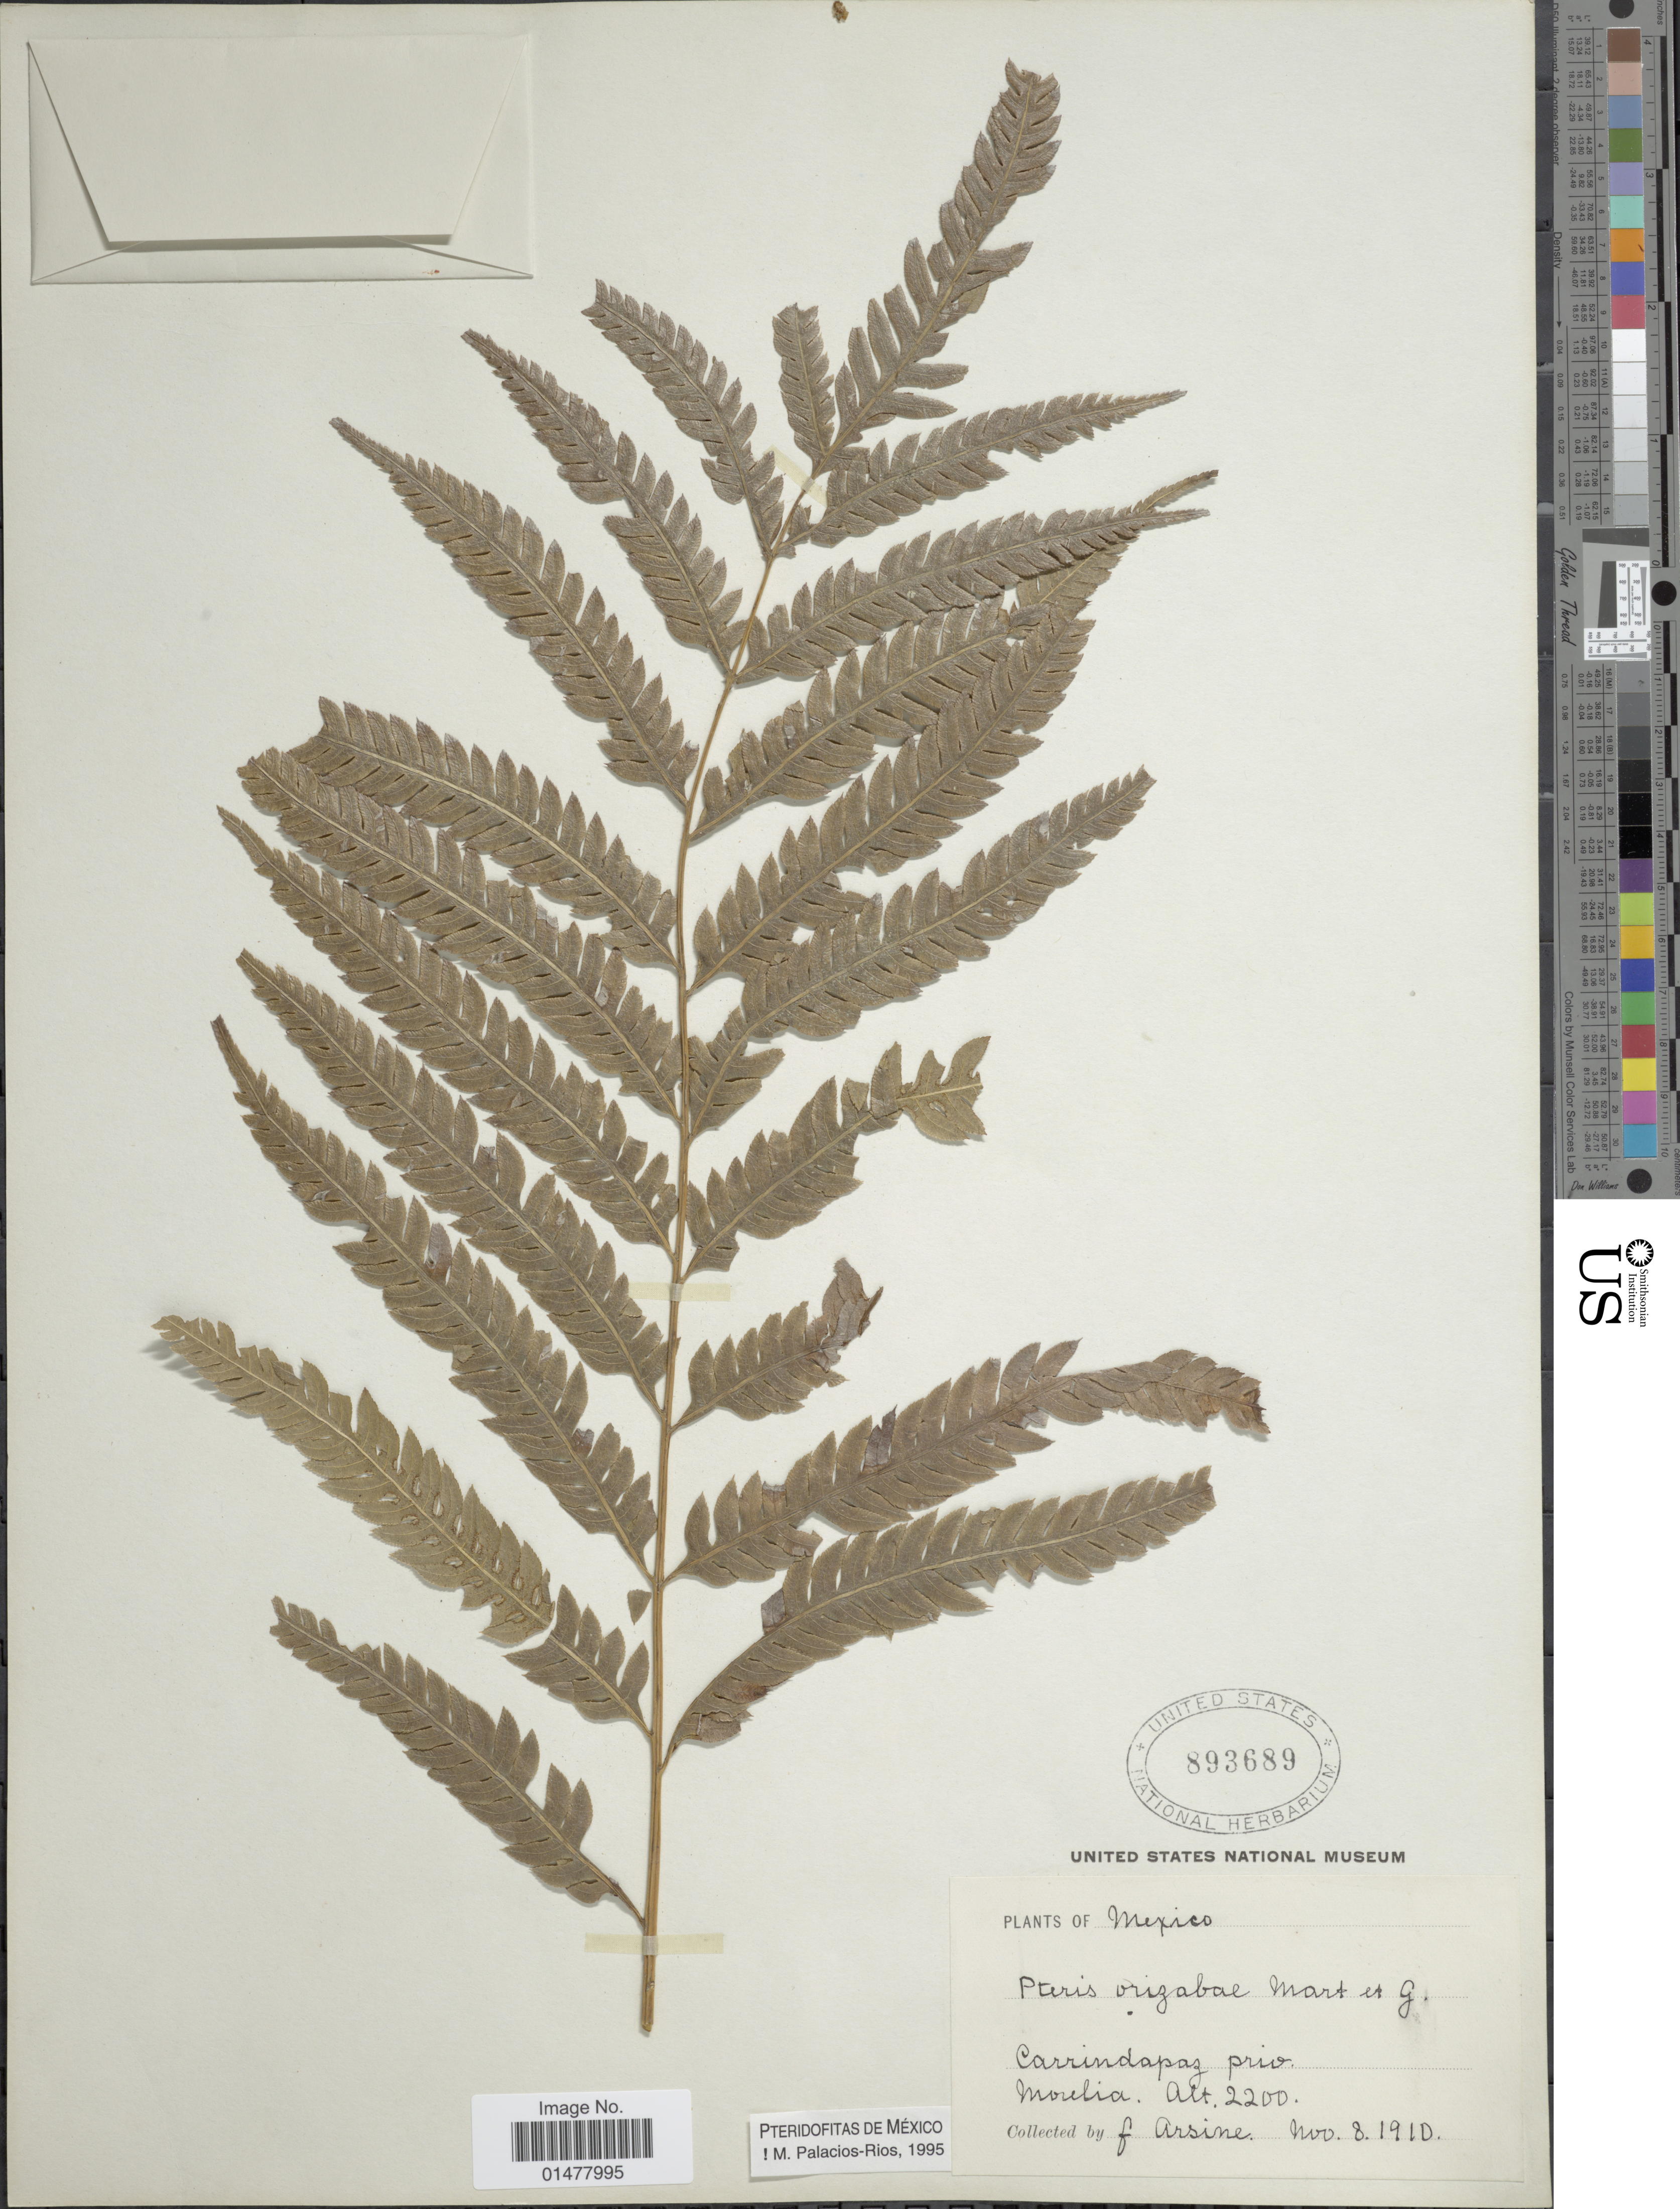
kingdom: Plantae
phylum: Tracheophyta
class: Polypodiopsida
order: Polypodiales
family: Pteridaceae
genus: Pteris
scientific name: Pteris orizabae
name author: M. Martens & Galeotti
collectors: F. Arsène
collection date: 1910-11-08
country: Mexico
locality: PLants of Mexico, Carrindapaz priv. Morelia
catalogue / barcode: US 893689